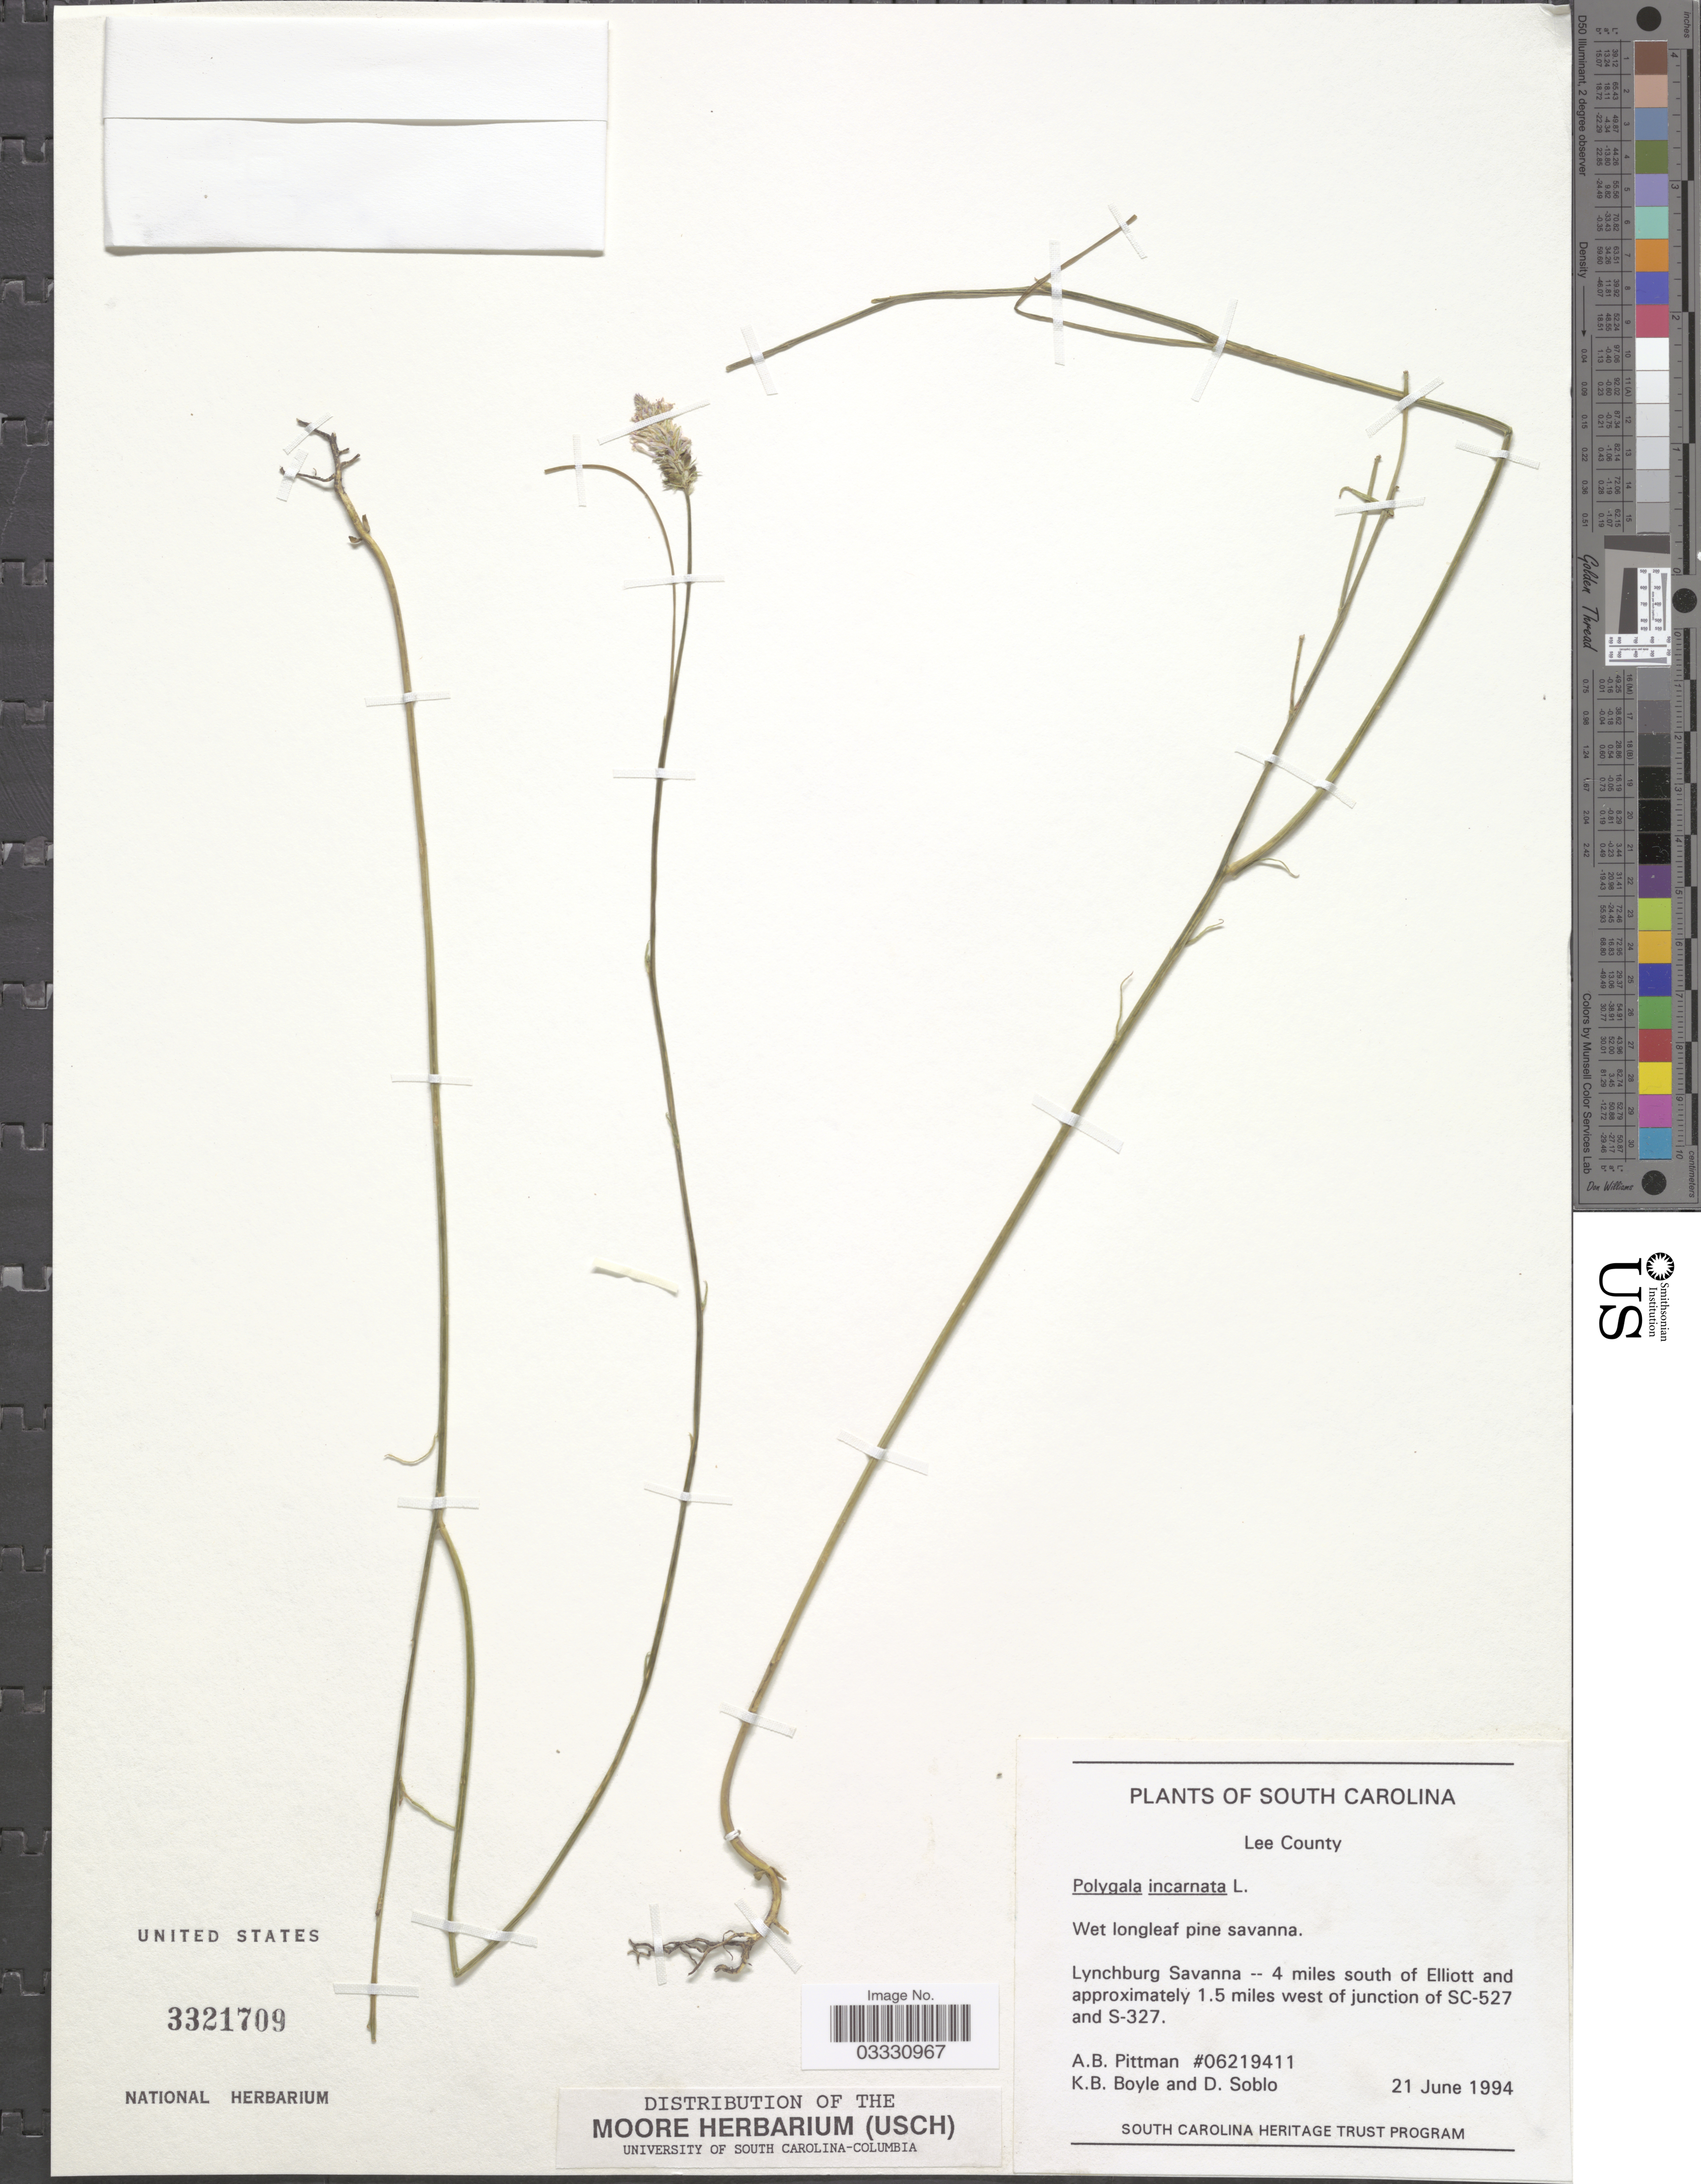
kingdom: Plantae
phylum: Tracheophyta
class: Magnoliopsida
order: Fabales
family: Polygalaceae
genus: Polygala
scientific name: Polygala incarnata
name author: L.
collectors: A. B. Pittman, K. Boyle & D. Soblo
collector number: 06219411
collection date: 1994-06-21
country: United States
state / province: South Carolina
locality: Lee County. 4 miles south of Elliott and approximately 1.5 miles west of junction of SC-527 and S-327.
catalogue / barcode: US 3321709